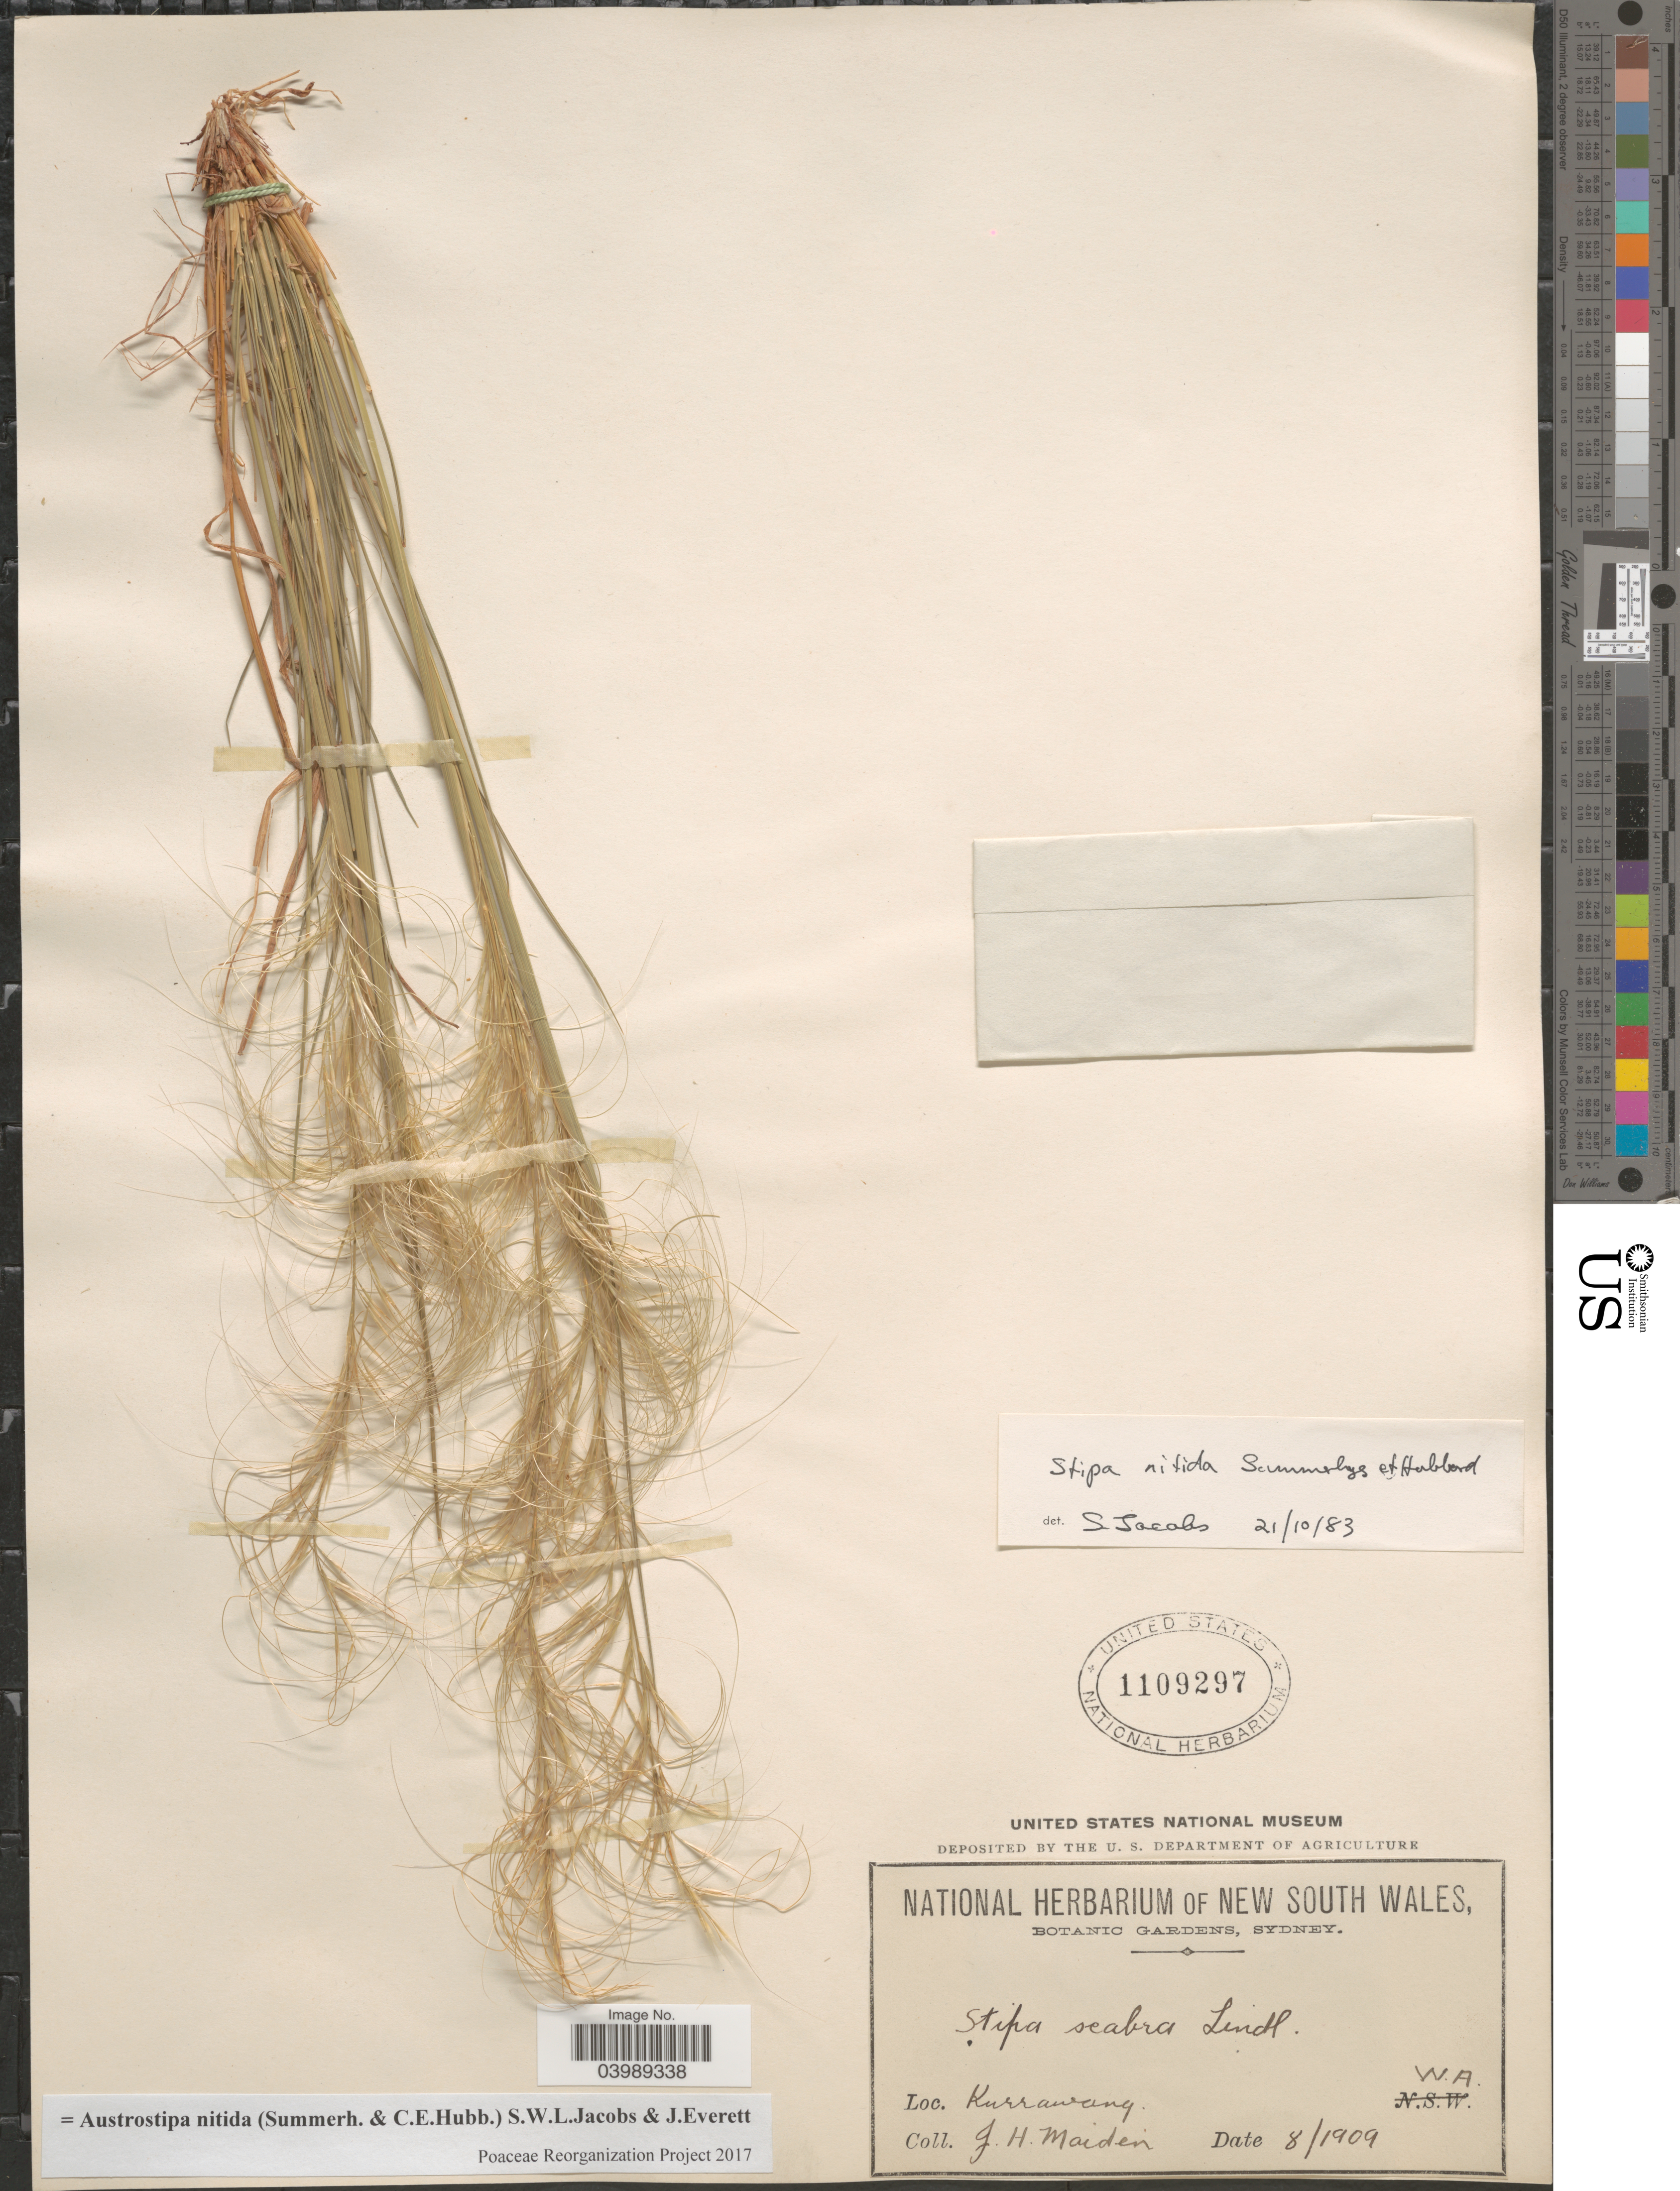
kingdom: Plantae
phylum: Tracheophyta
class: Liliopsida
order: Poales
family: Poaceae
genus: Austrostipa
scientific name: Austrostipa nitida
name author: (Summerh. & C.E. Hubb.) S.W.L. Jacobs & J. Everett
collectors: J. Maiden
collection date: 1909-08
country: Australia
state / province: Western Australia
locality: Kurrawang.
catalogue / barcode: US 1109297